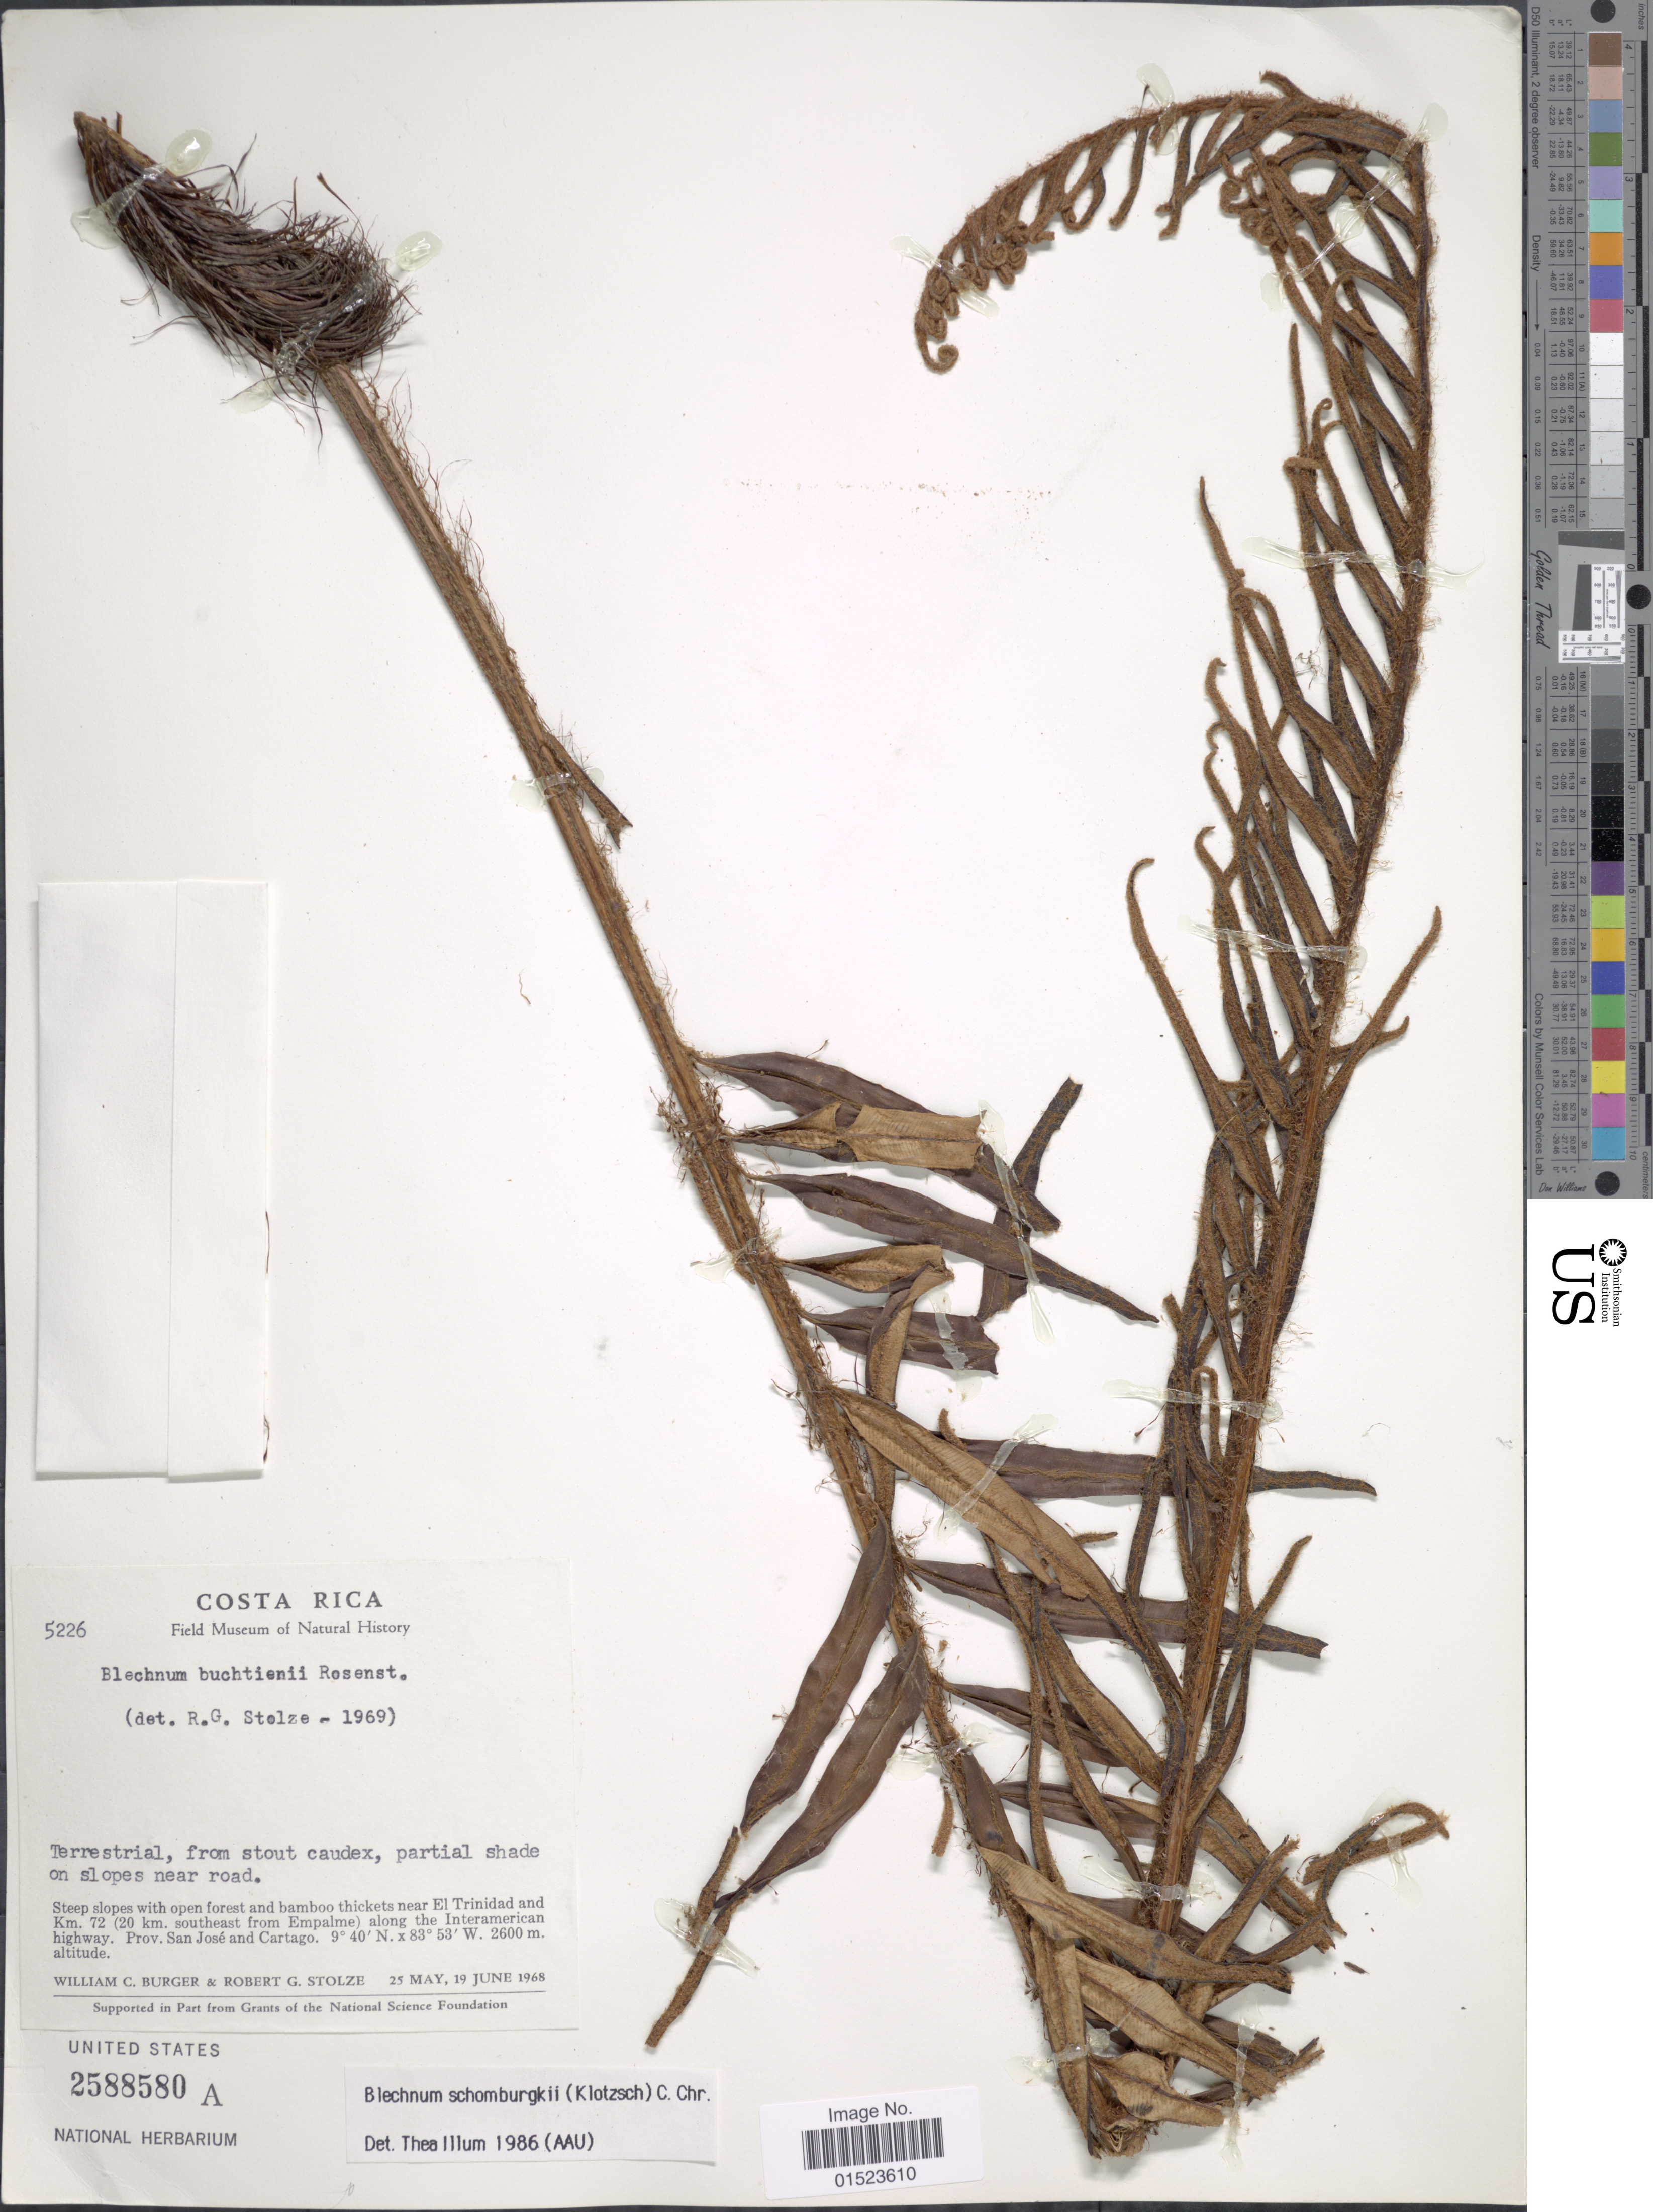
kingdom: Plantae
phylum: Tracheophyta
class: Polypodiopsida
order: Polypodiales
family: Blechnaceae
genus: Blechnum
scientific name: Blechnum auratum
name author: (Fée) R.M. Tryon & Stolze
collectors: W. Burger & R. G. Stolze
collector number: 5226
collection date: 1968-05-25/1968-06-19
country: Costa Rica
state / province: San José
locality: Steep slopes with open forest and bamboo thickets near El Trinidad and Km. 72 (20 km. southeast from Empalme) along the Interamerican highway. Prov. Cartago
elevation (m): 2600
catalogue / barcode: US 2588580A